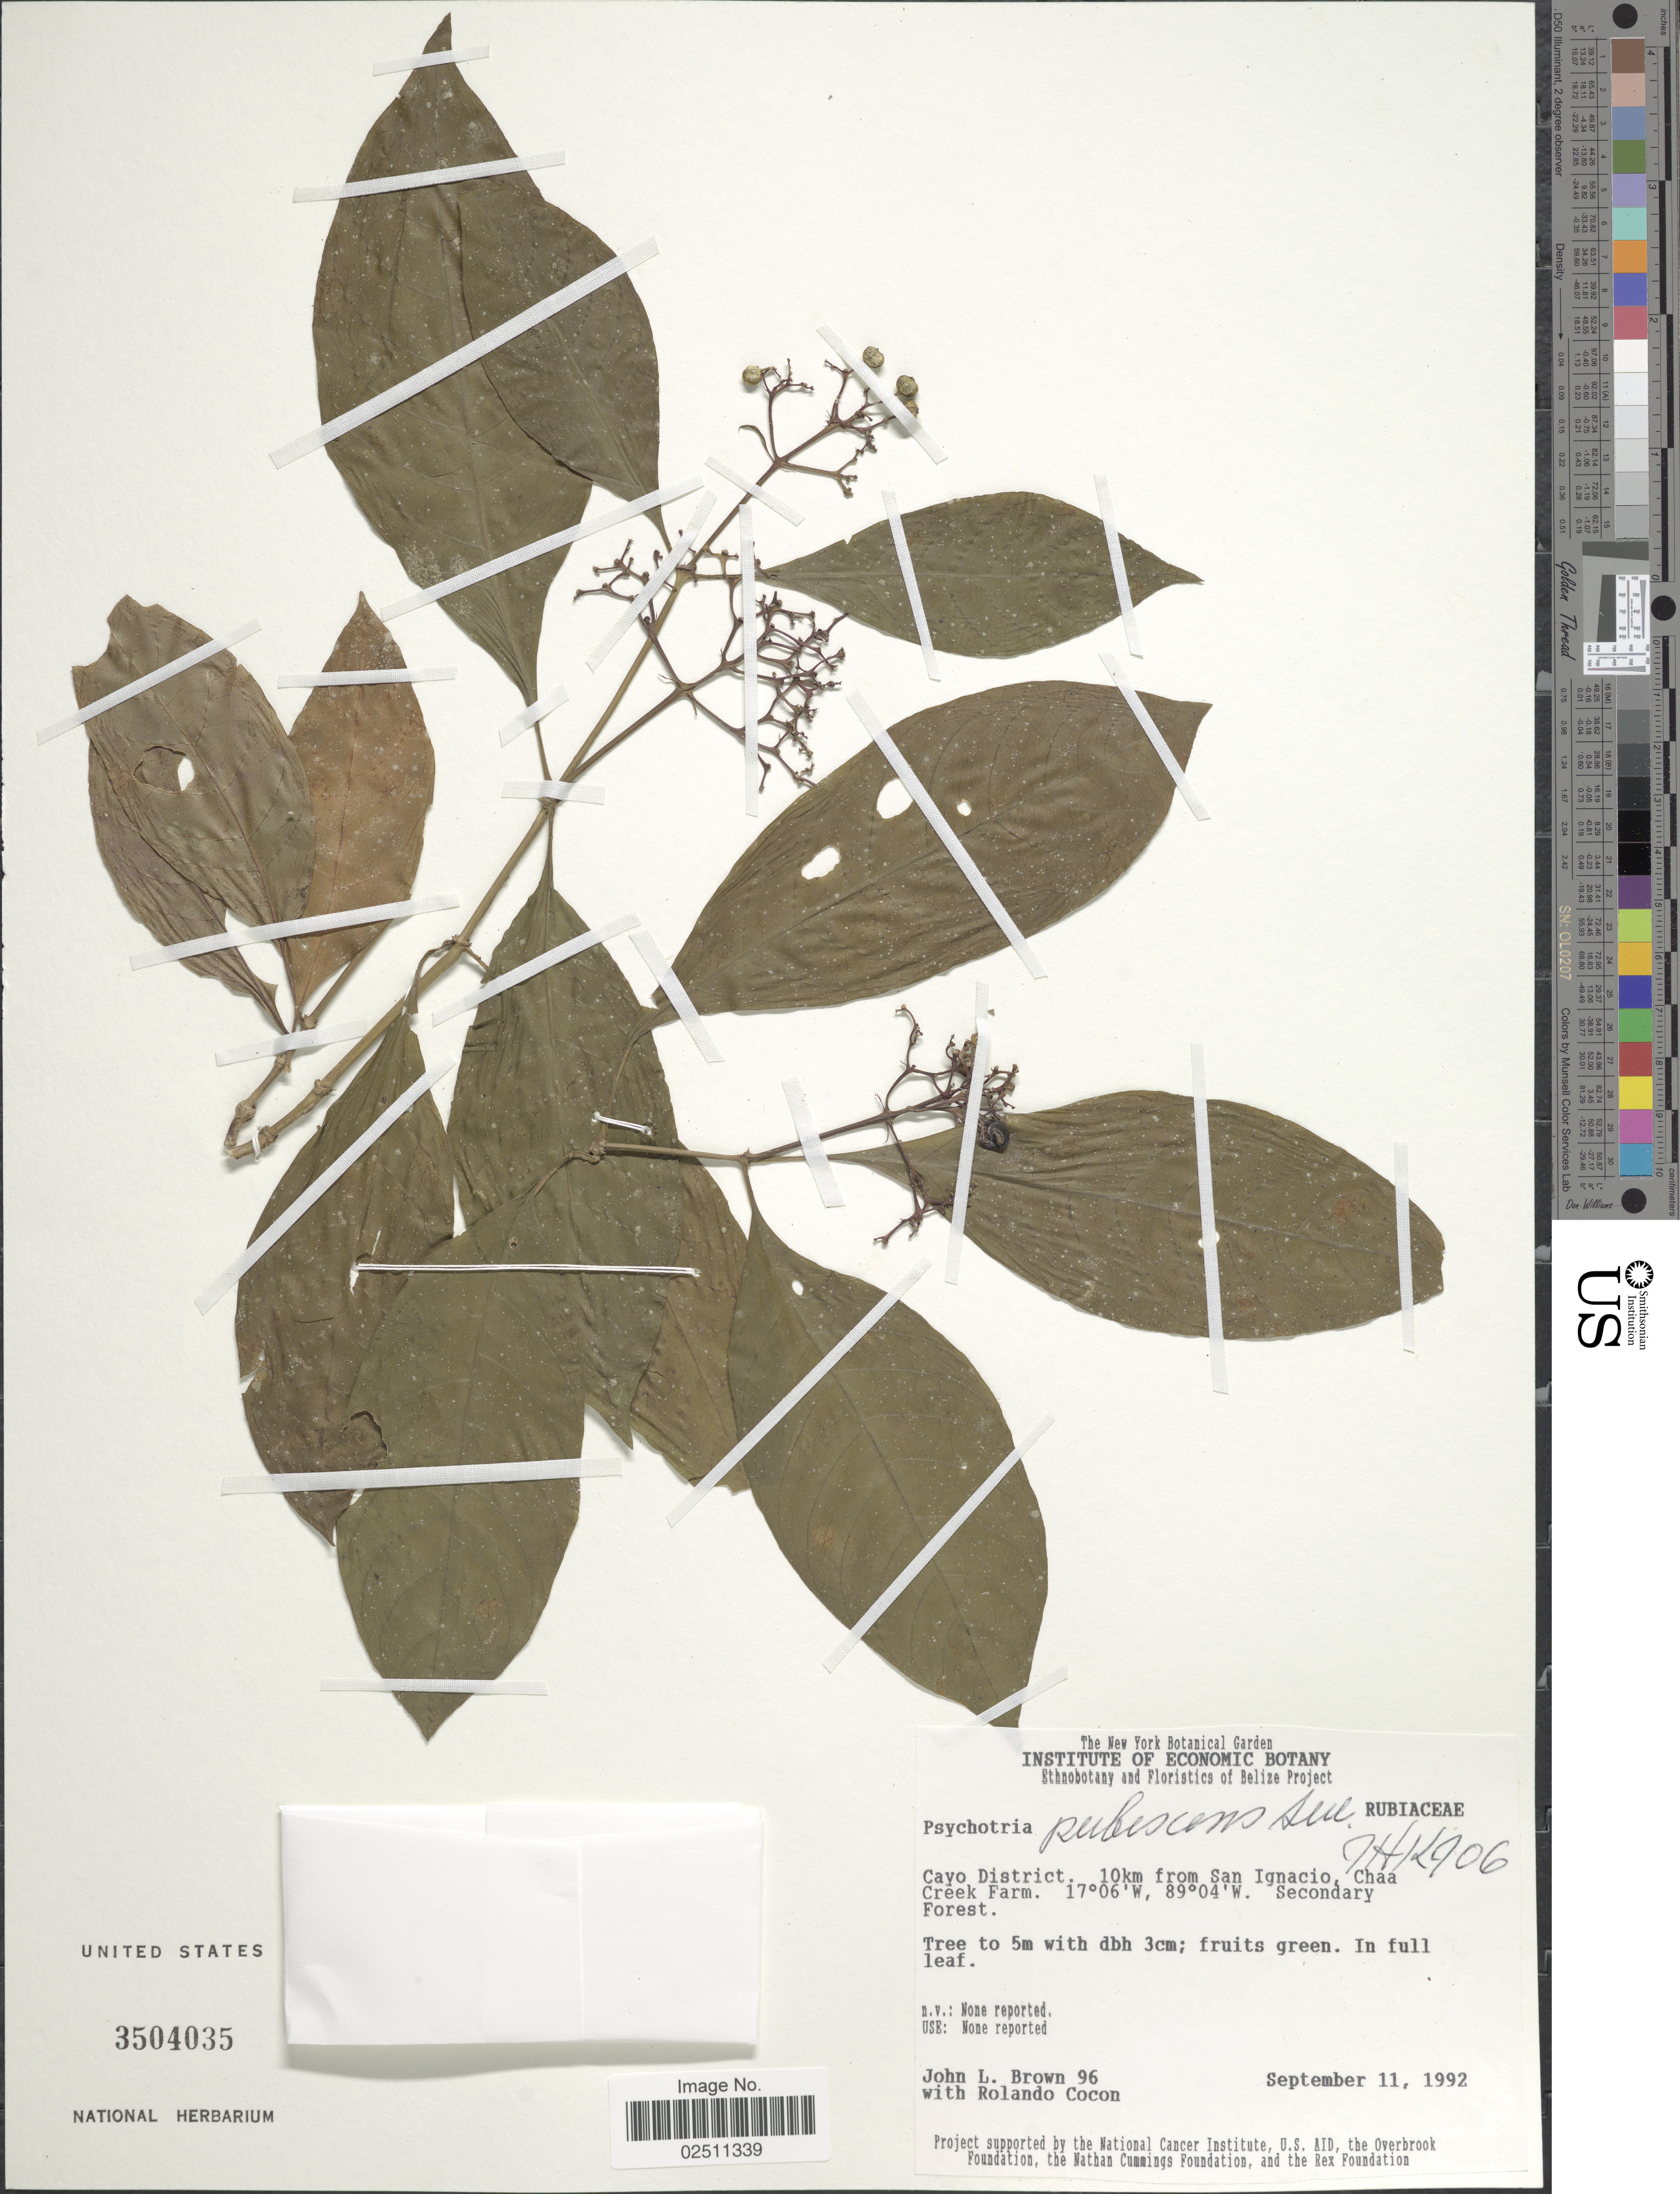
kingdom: Plantae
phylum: Tracheophyta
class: Magnoliopsida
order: Gentianales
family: Rubiaceae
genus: Psychotria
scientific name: Psychotria pubescens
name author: Sw.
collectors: J. L. Brown & R. Cocon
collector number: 96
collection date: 1992-09-11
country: Belize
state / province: Cayo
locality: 10km from San Ignacio, Chaa Cheek Farm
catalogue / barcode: US 3504035